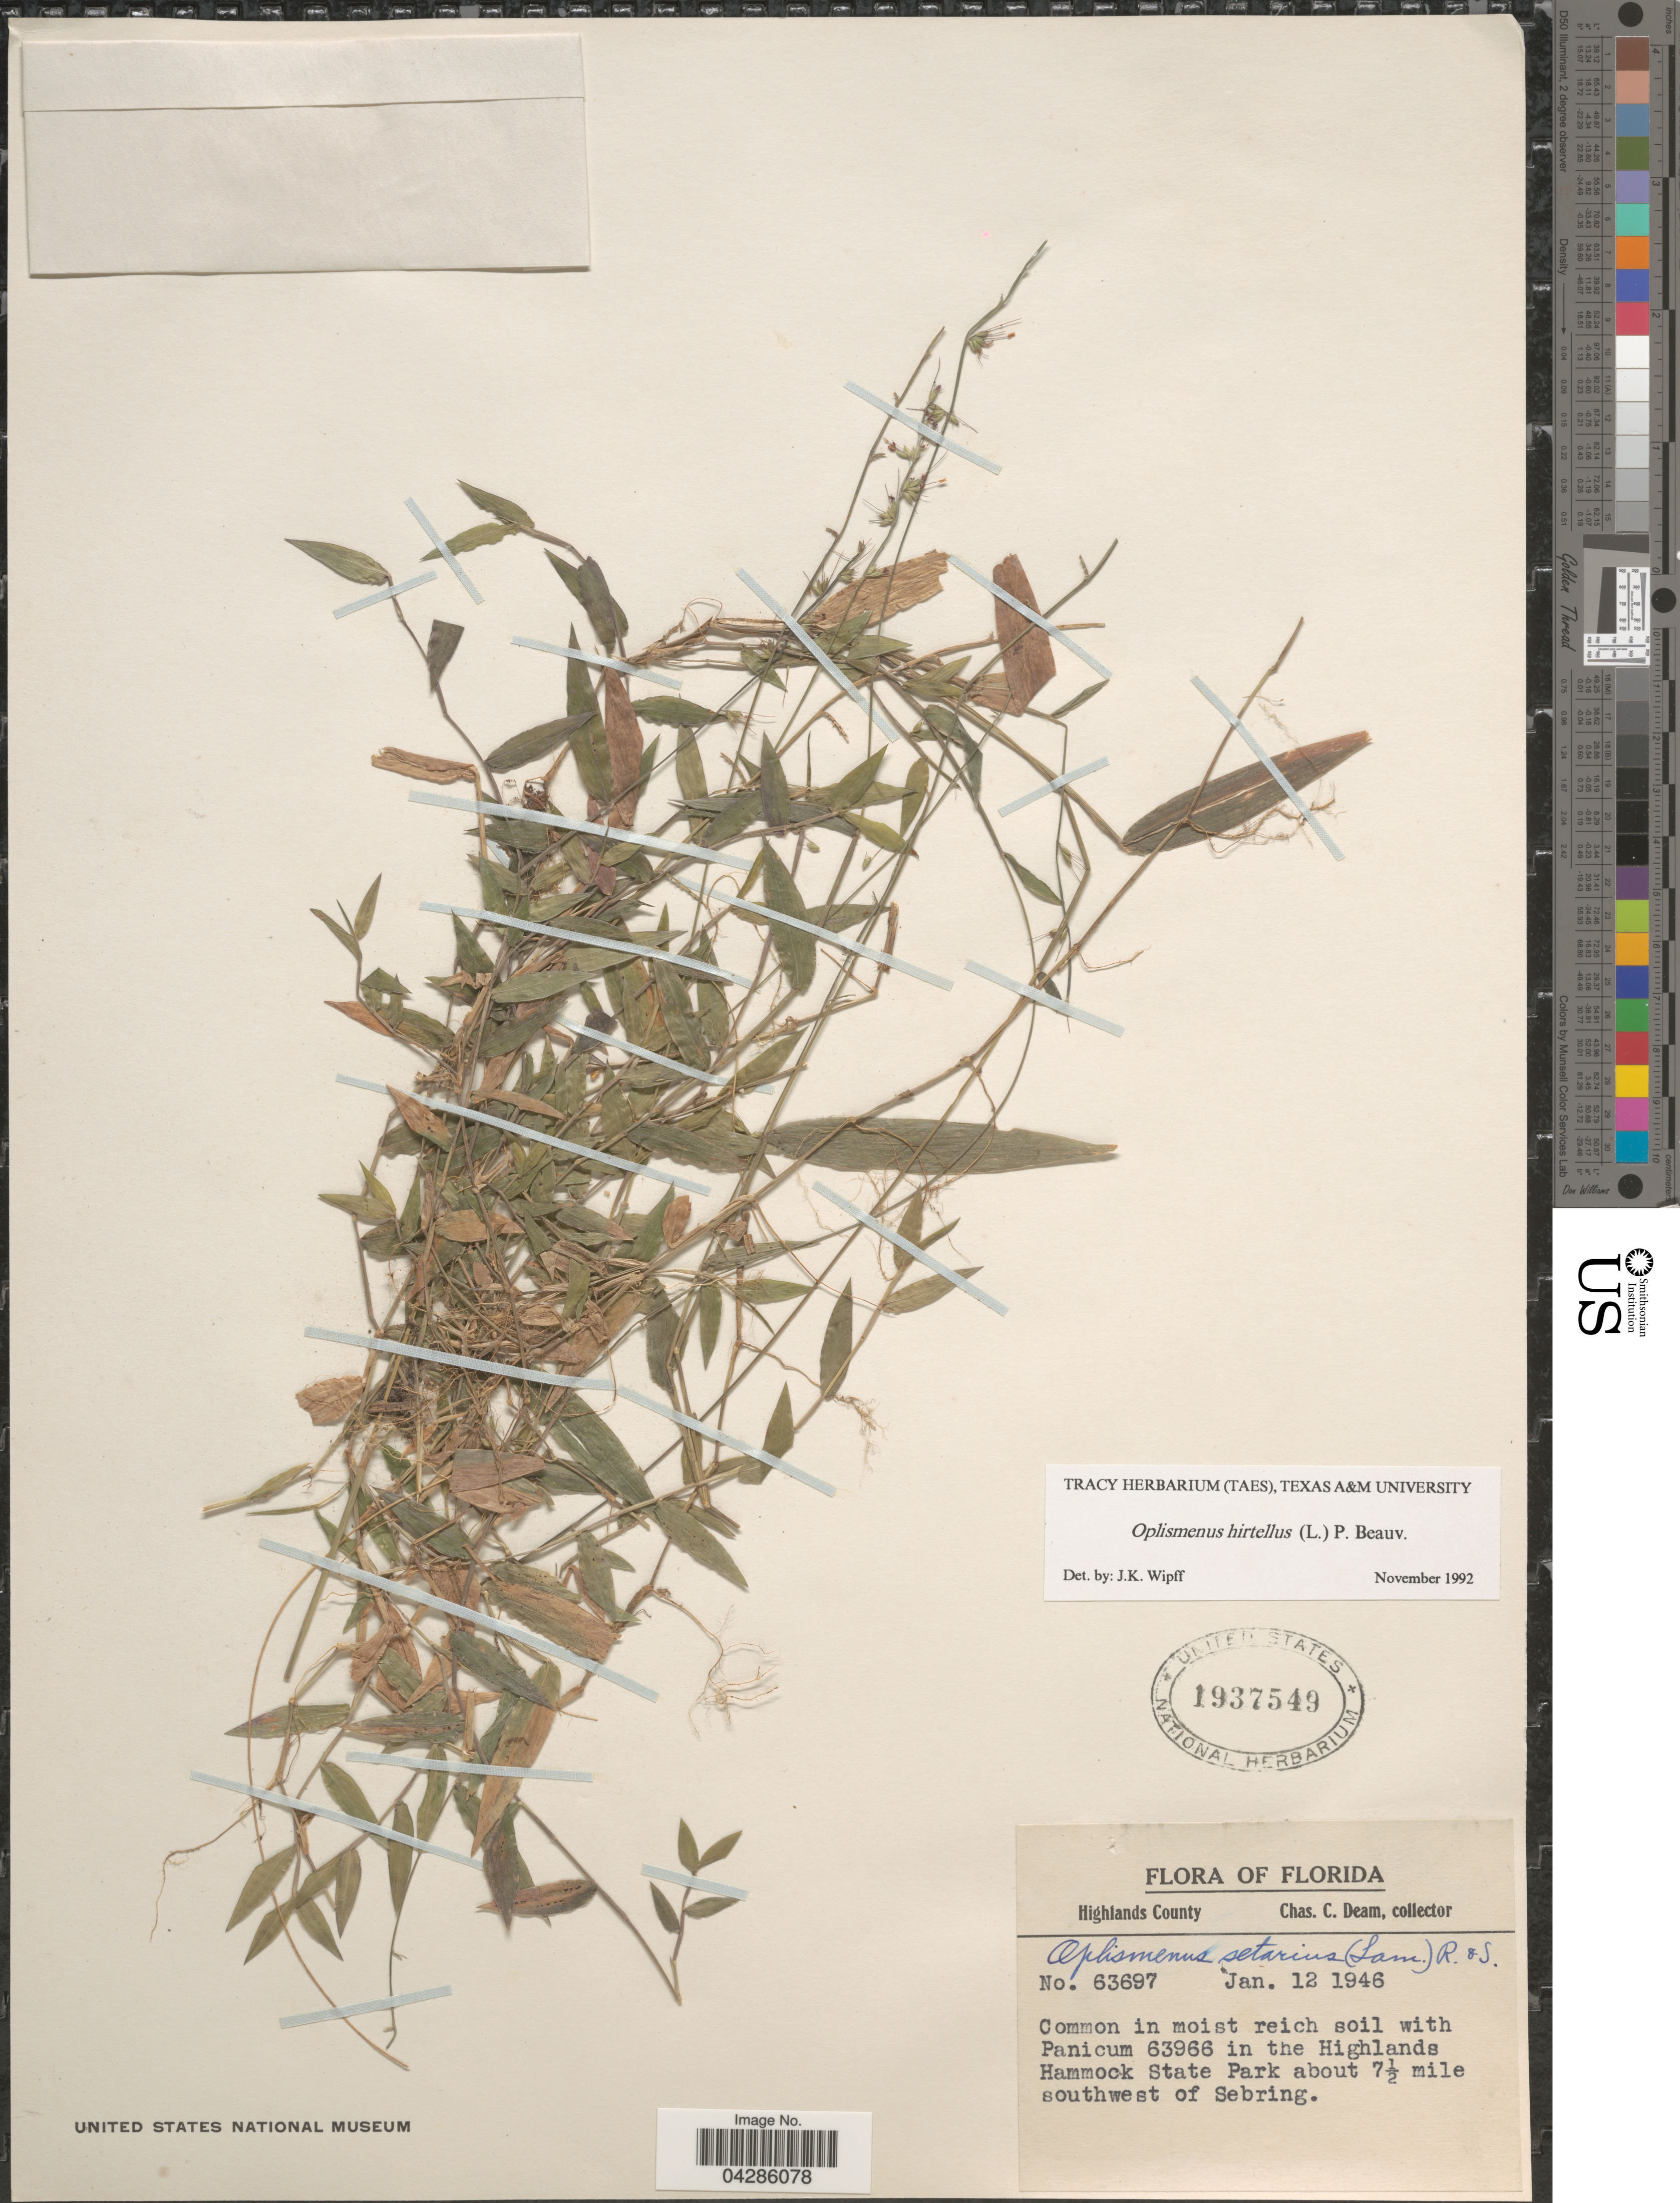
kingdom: Plantae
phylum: Tracheophyta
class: Liliopsida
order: Poales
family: Poaceae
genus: Oplismenus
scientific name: Oplismenus hirtellus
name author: (L.) P. Beauv.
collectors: C. C. Deam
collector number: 63697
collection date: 1946-01-12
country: United States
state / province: Florida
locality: Highlands County. Common in moist reich soil with Panicum 63966 in the Highlands Hammock State Park about 7½ mile southwest of Sebring.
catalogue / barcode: US 1937549